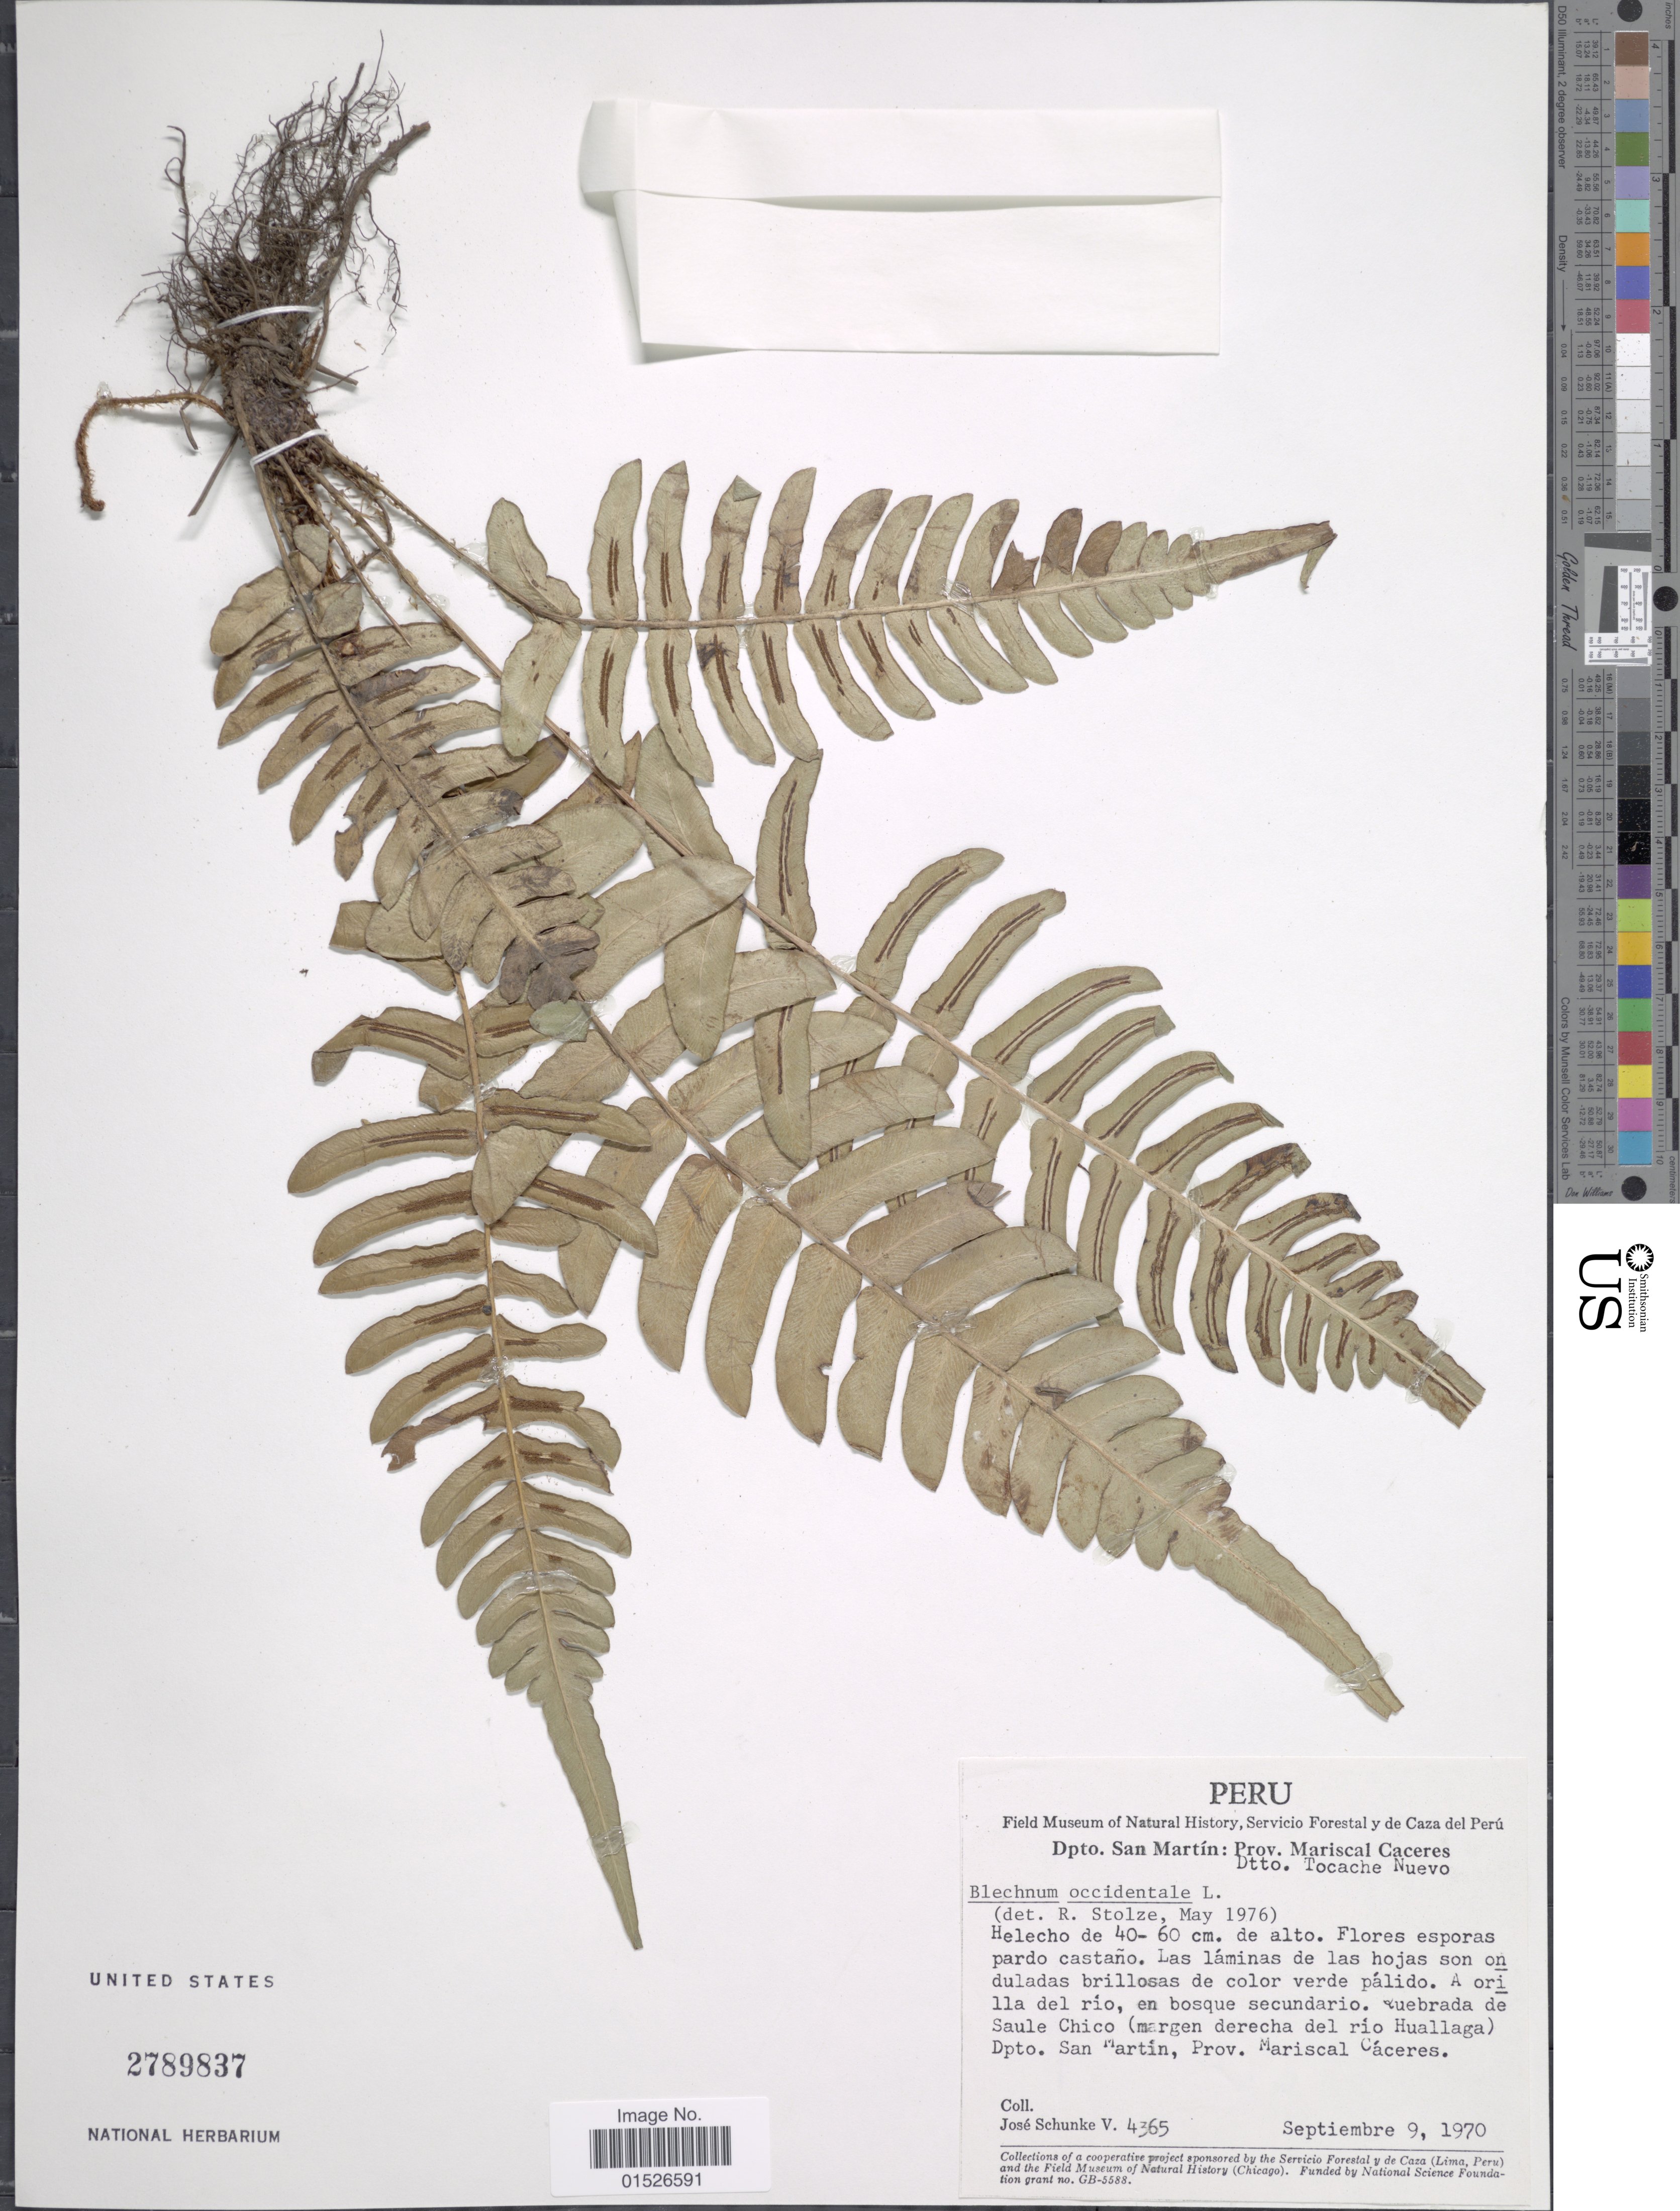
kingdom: Plantae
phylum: Tracheophyta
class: Polypodiopsida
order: Polypodiales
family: Blechnaceae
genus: Blechnum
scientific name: Blechnum occidentale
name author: L.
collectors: J. Schunke Vigo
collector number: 4365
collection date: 1970-09-09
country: Peru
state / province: San Martín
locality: Dpto. San Martin.: Prov. Mariscal Caceres, Dtto. Tocache Nuevo, Quebrada de Saule Chico (margen derecha del rio Huallaga)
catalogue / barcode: US 2789837